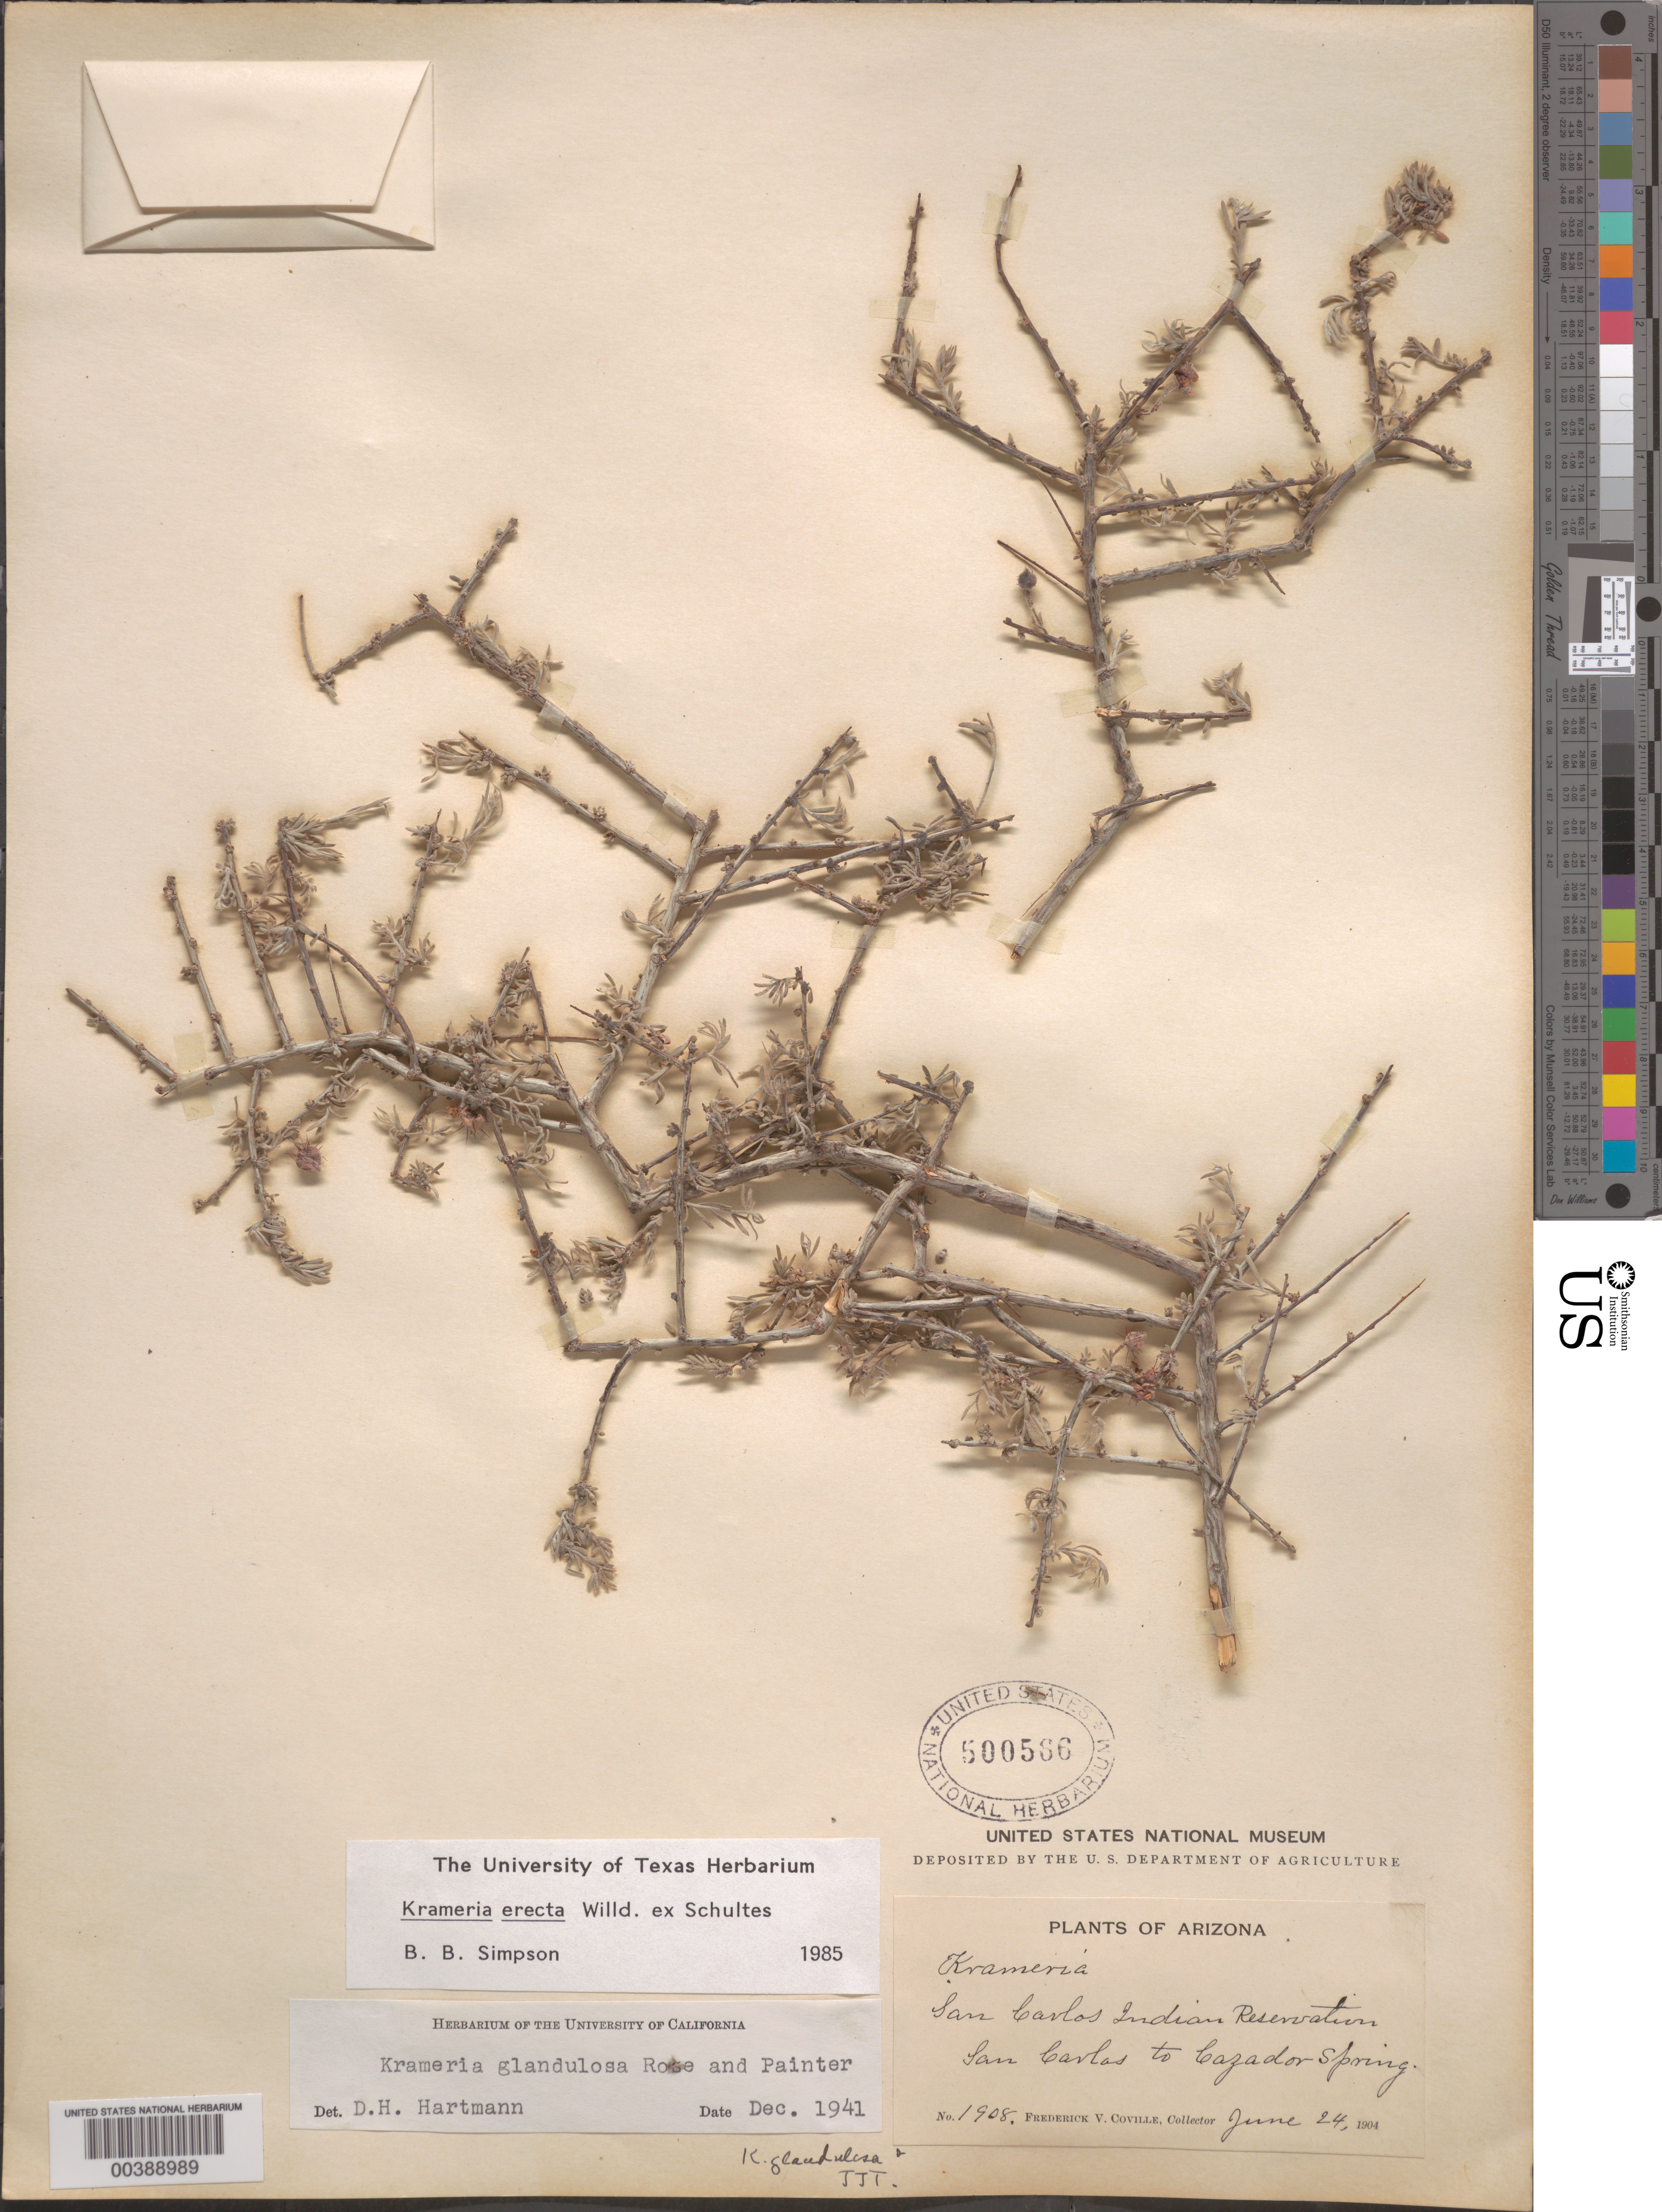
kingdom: Plantae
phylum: Tracheophyta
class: Magnoliopsida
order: Zygophyllales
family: Krameriaceae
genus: Krameria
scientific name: Krameria glandulosa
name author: Rose & J.H. Painter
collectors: F. V. Coville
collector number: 1908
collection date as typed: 24 Jun 1904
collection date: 1904-06-24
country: United States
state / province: Arizona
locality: San carlos indian reservation; san carlos to cazador spring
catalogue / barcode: US 500566